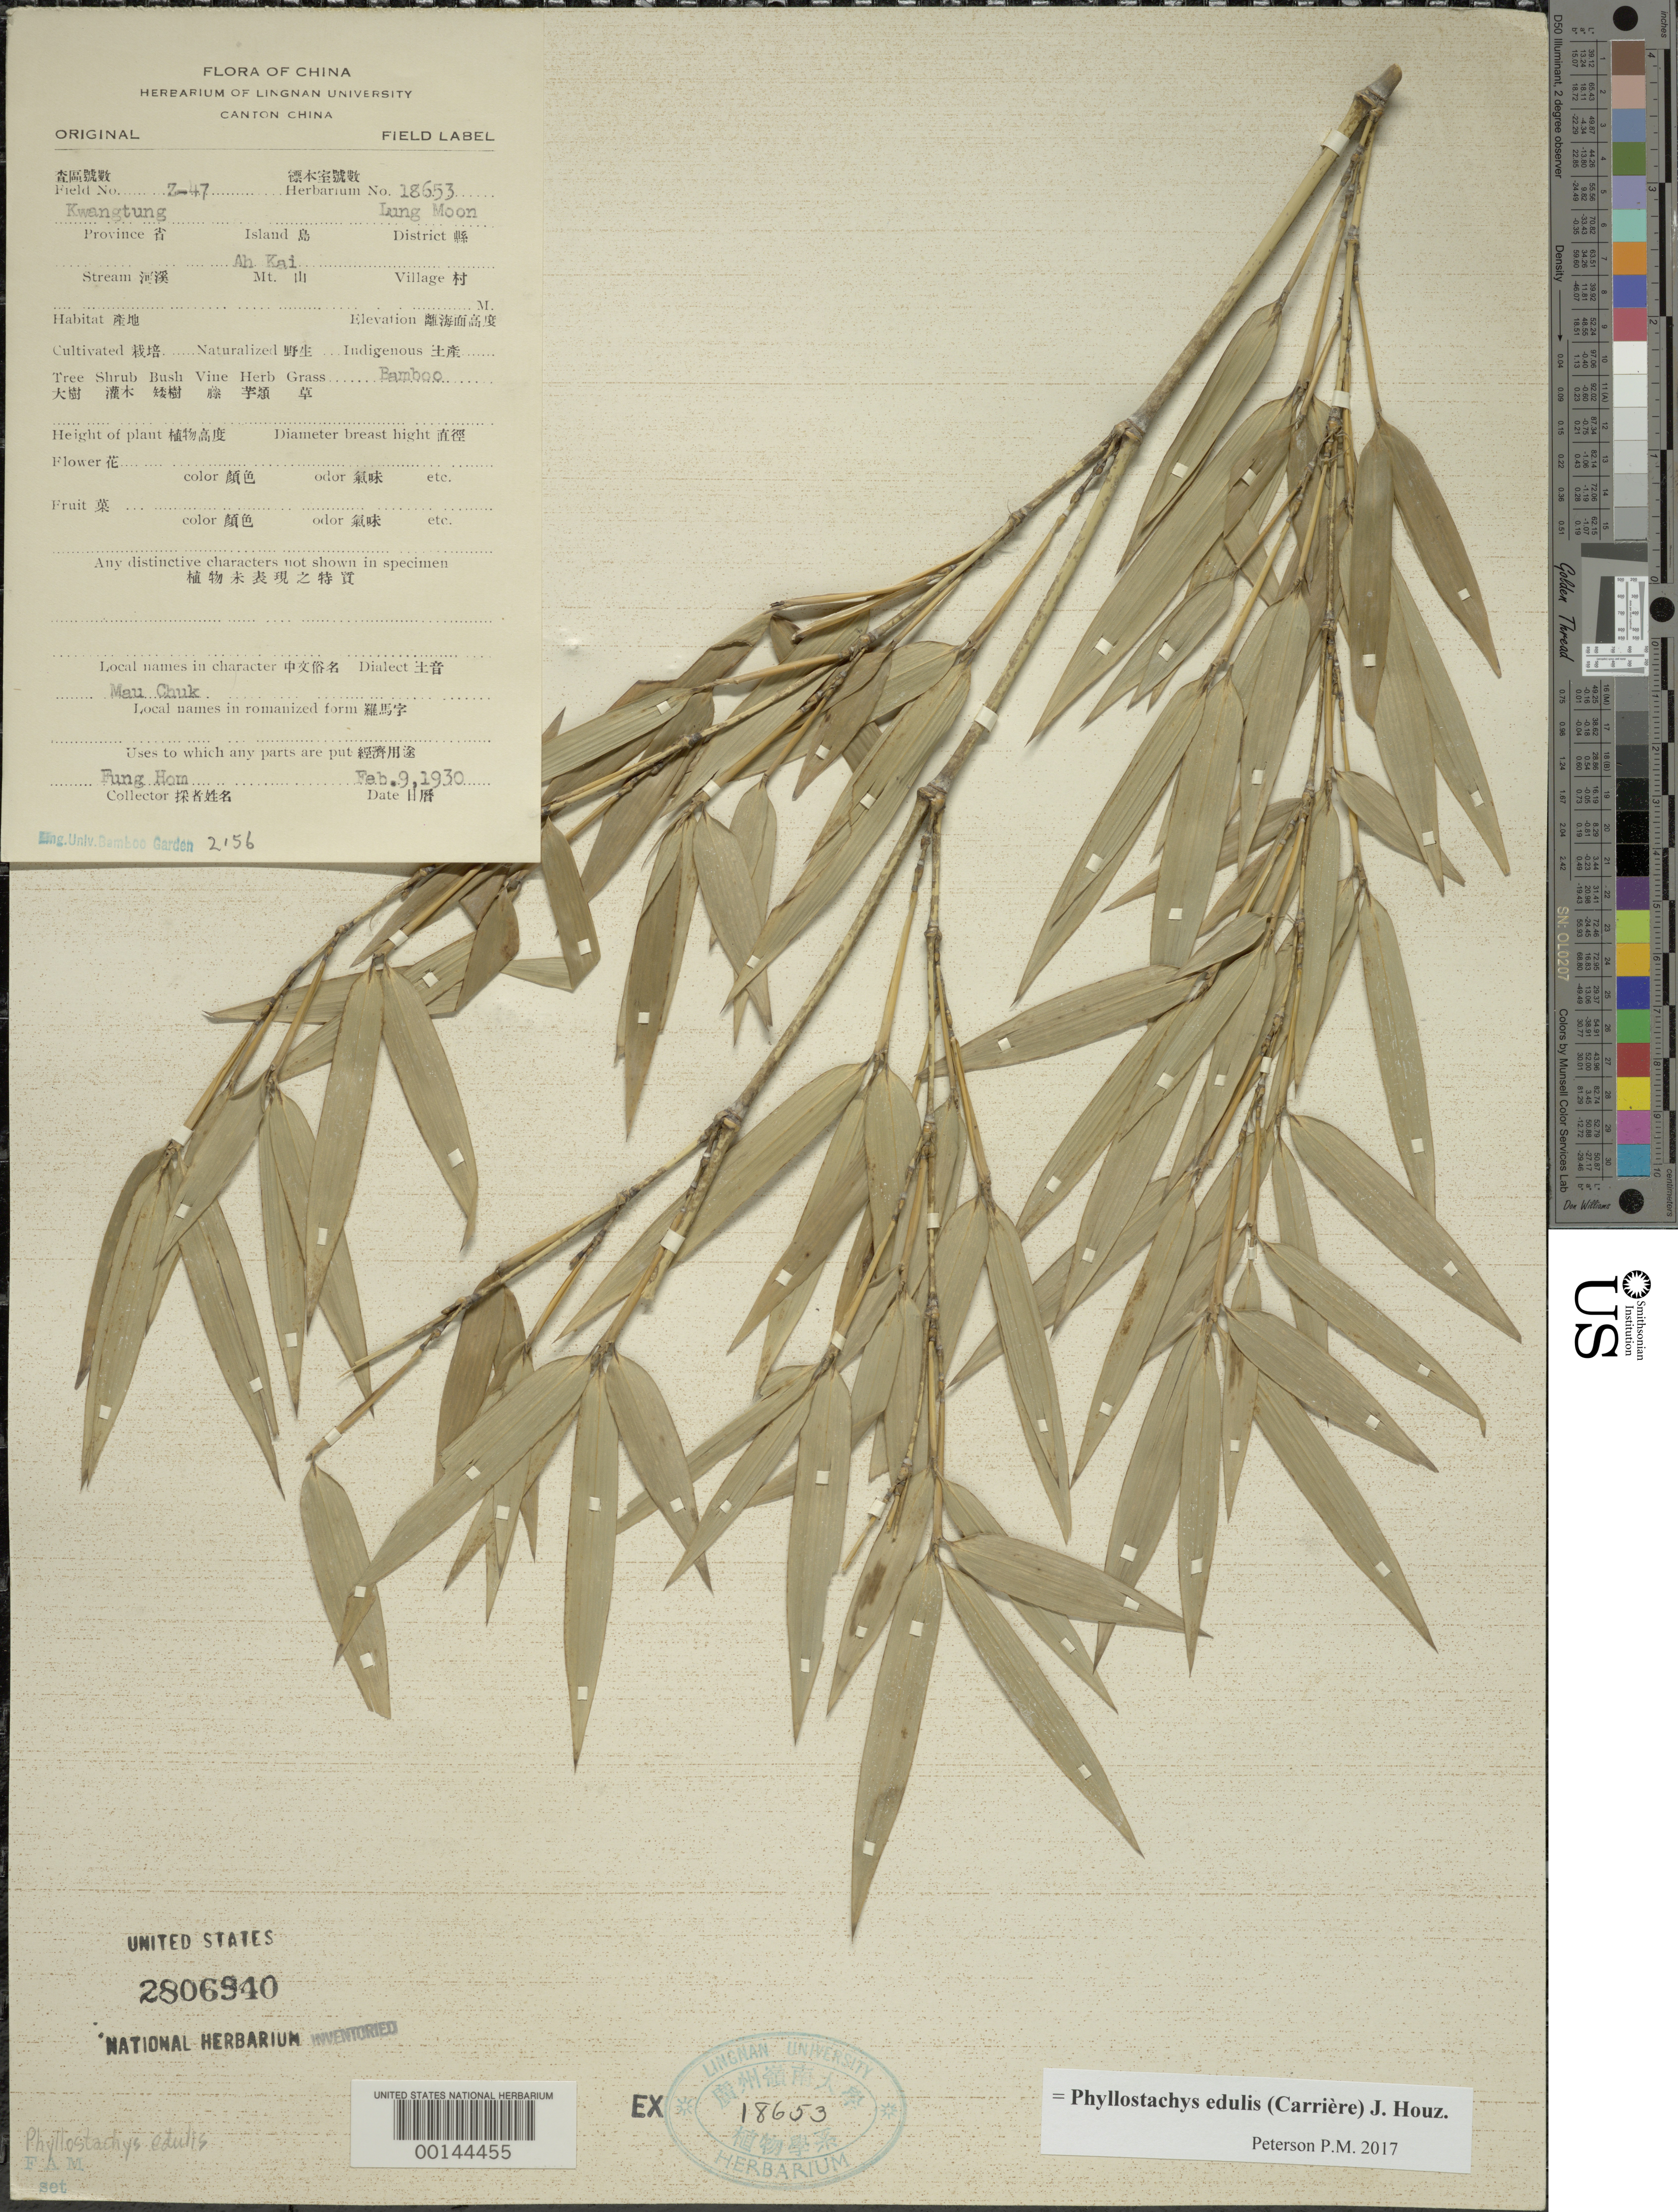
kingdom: Plantae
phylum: Tracheophyta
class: Liliopsida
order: Poales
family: Poaceae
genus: Phyllostachys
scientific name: Phyllostachys edulis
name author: (Carrière) J. Houz.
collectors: H. L. Fung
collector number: Z-47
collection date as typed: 09 Feb 1930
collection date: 1930-02-09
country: China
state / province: Guangdong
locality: Lung moon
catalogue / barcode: US 2806940